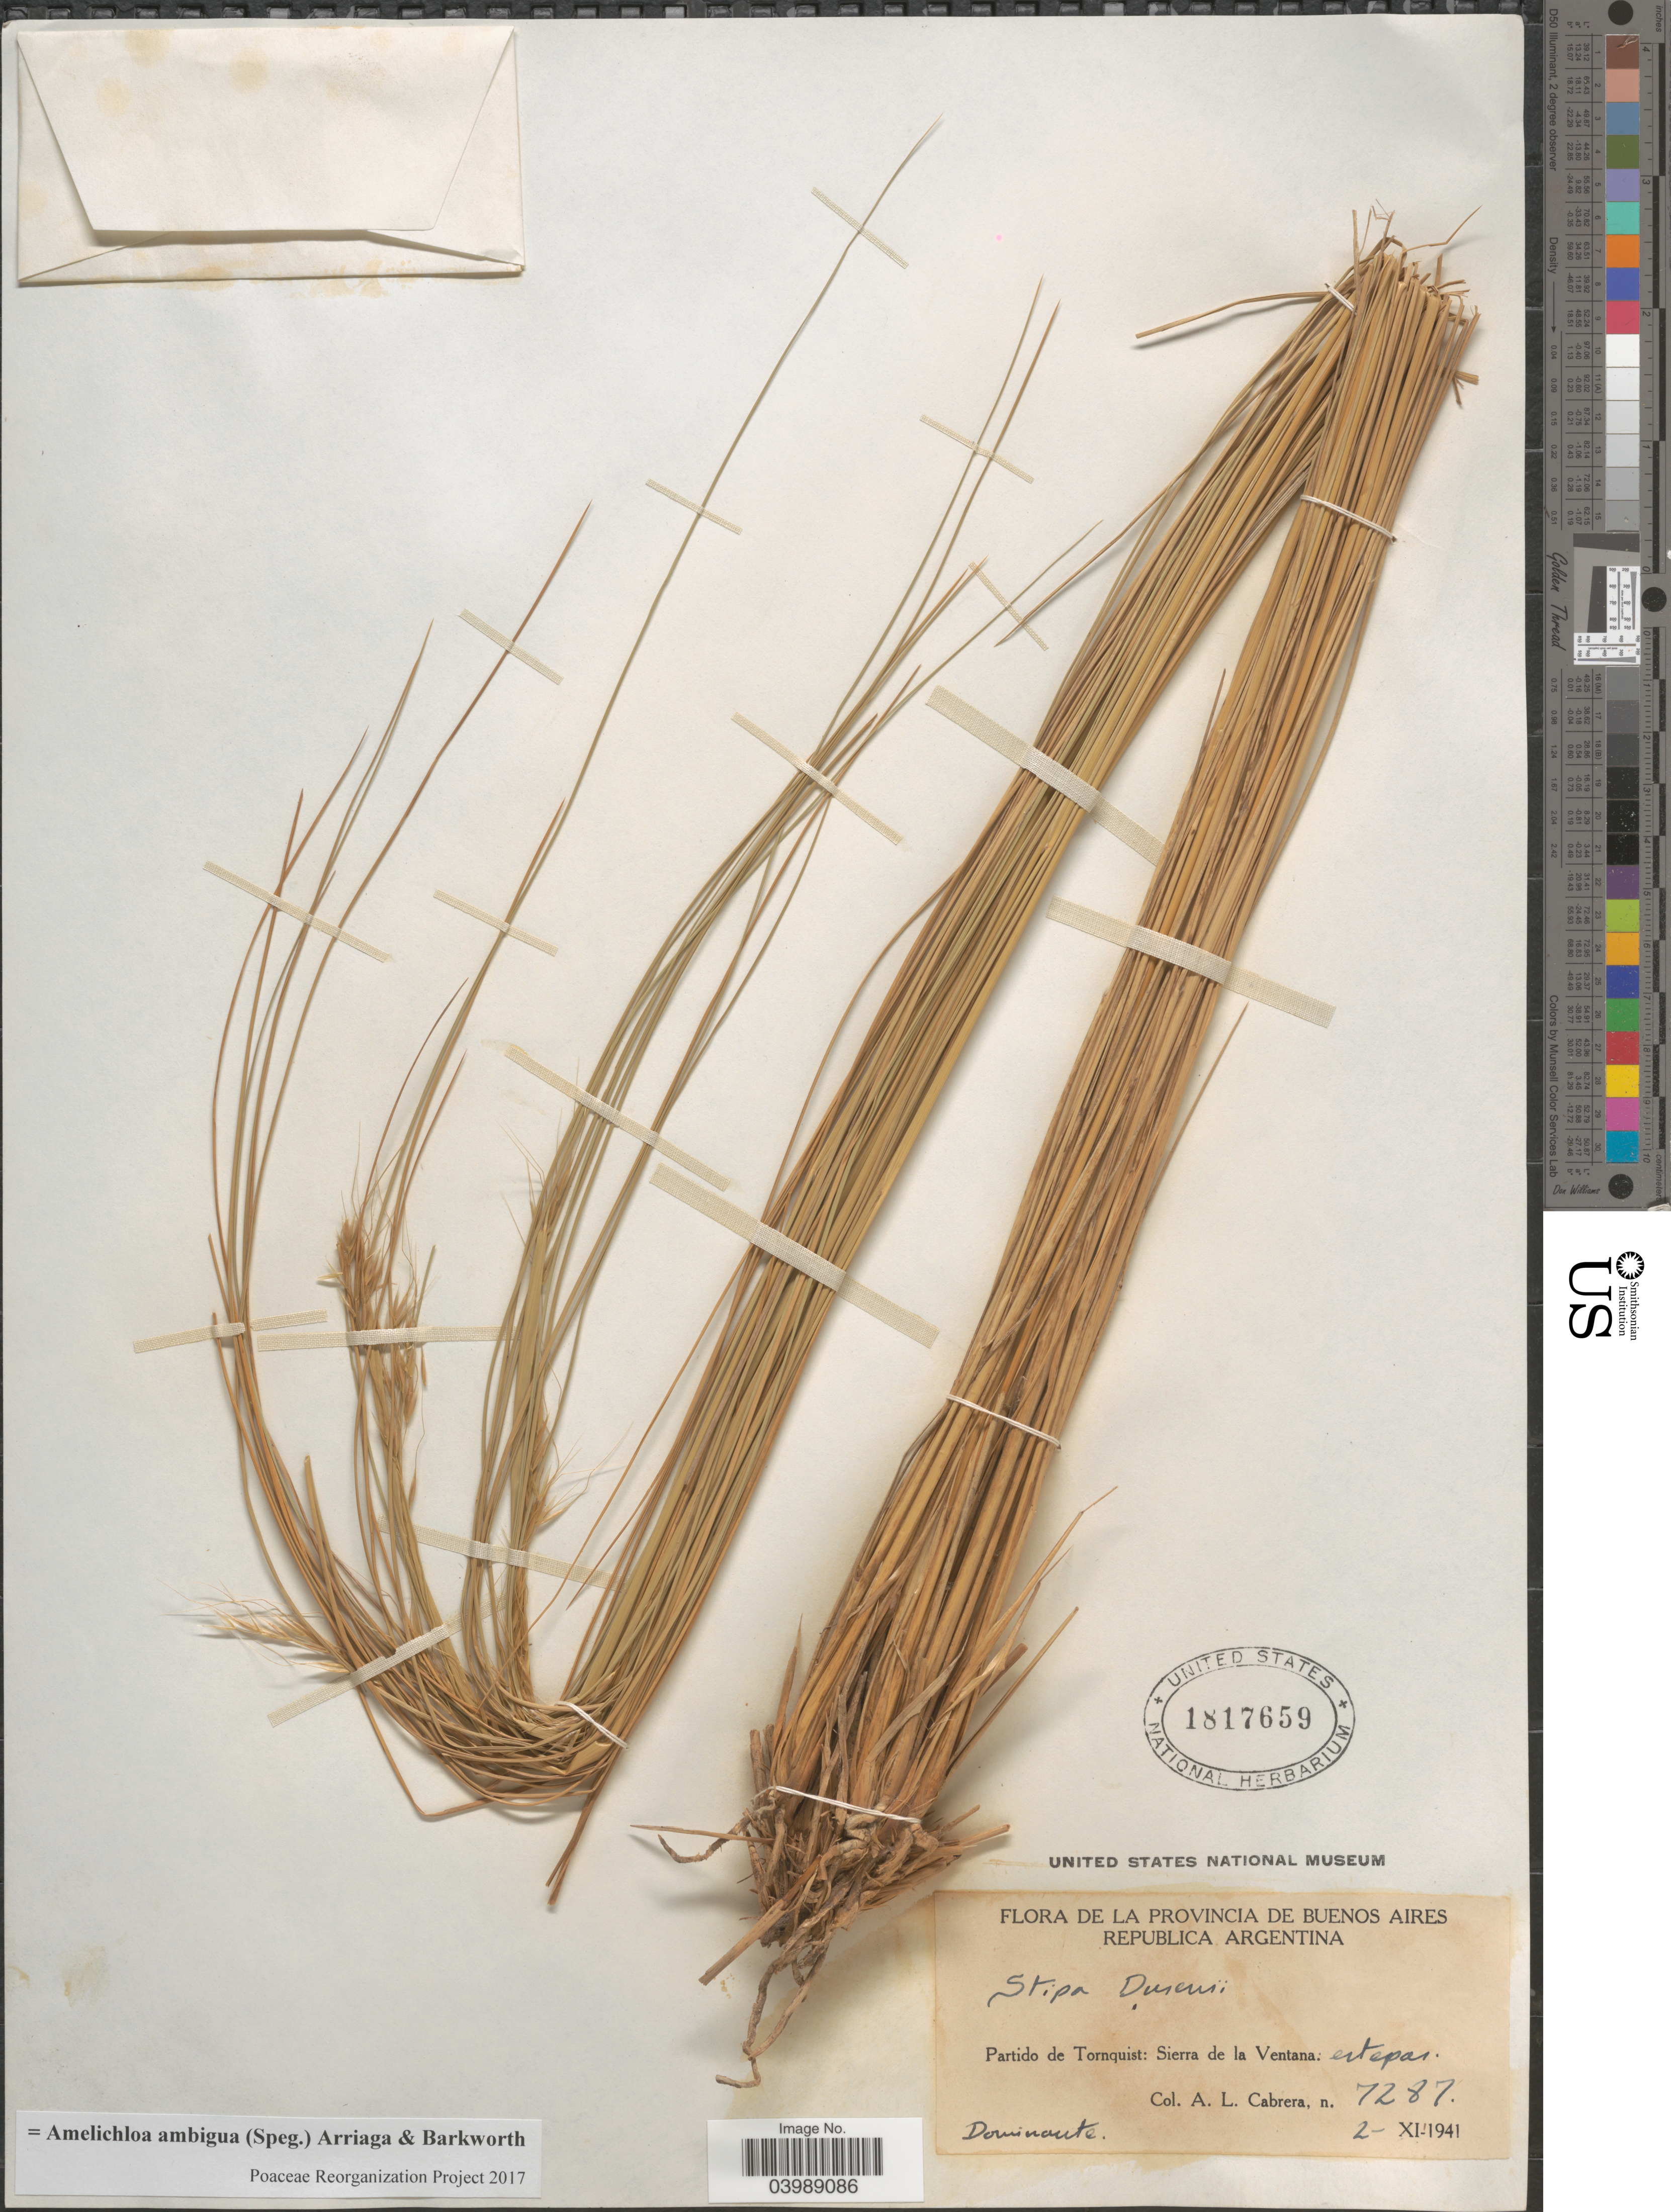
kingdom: Plantae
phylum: Tracheophyta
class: Liliopsida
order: Poales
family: Poaceae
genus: Amelichloa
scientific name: Amelichloa ambigua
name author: (Speg.) Arriaga & Barkworth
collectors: A. L. Cabrera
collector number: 7287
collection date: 1941-11-02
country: Argentina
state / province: Buenos Aires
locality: Partido de Tornquist: Sierra de la Ventana: estepas.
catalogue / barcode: US 1817659